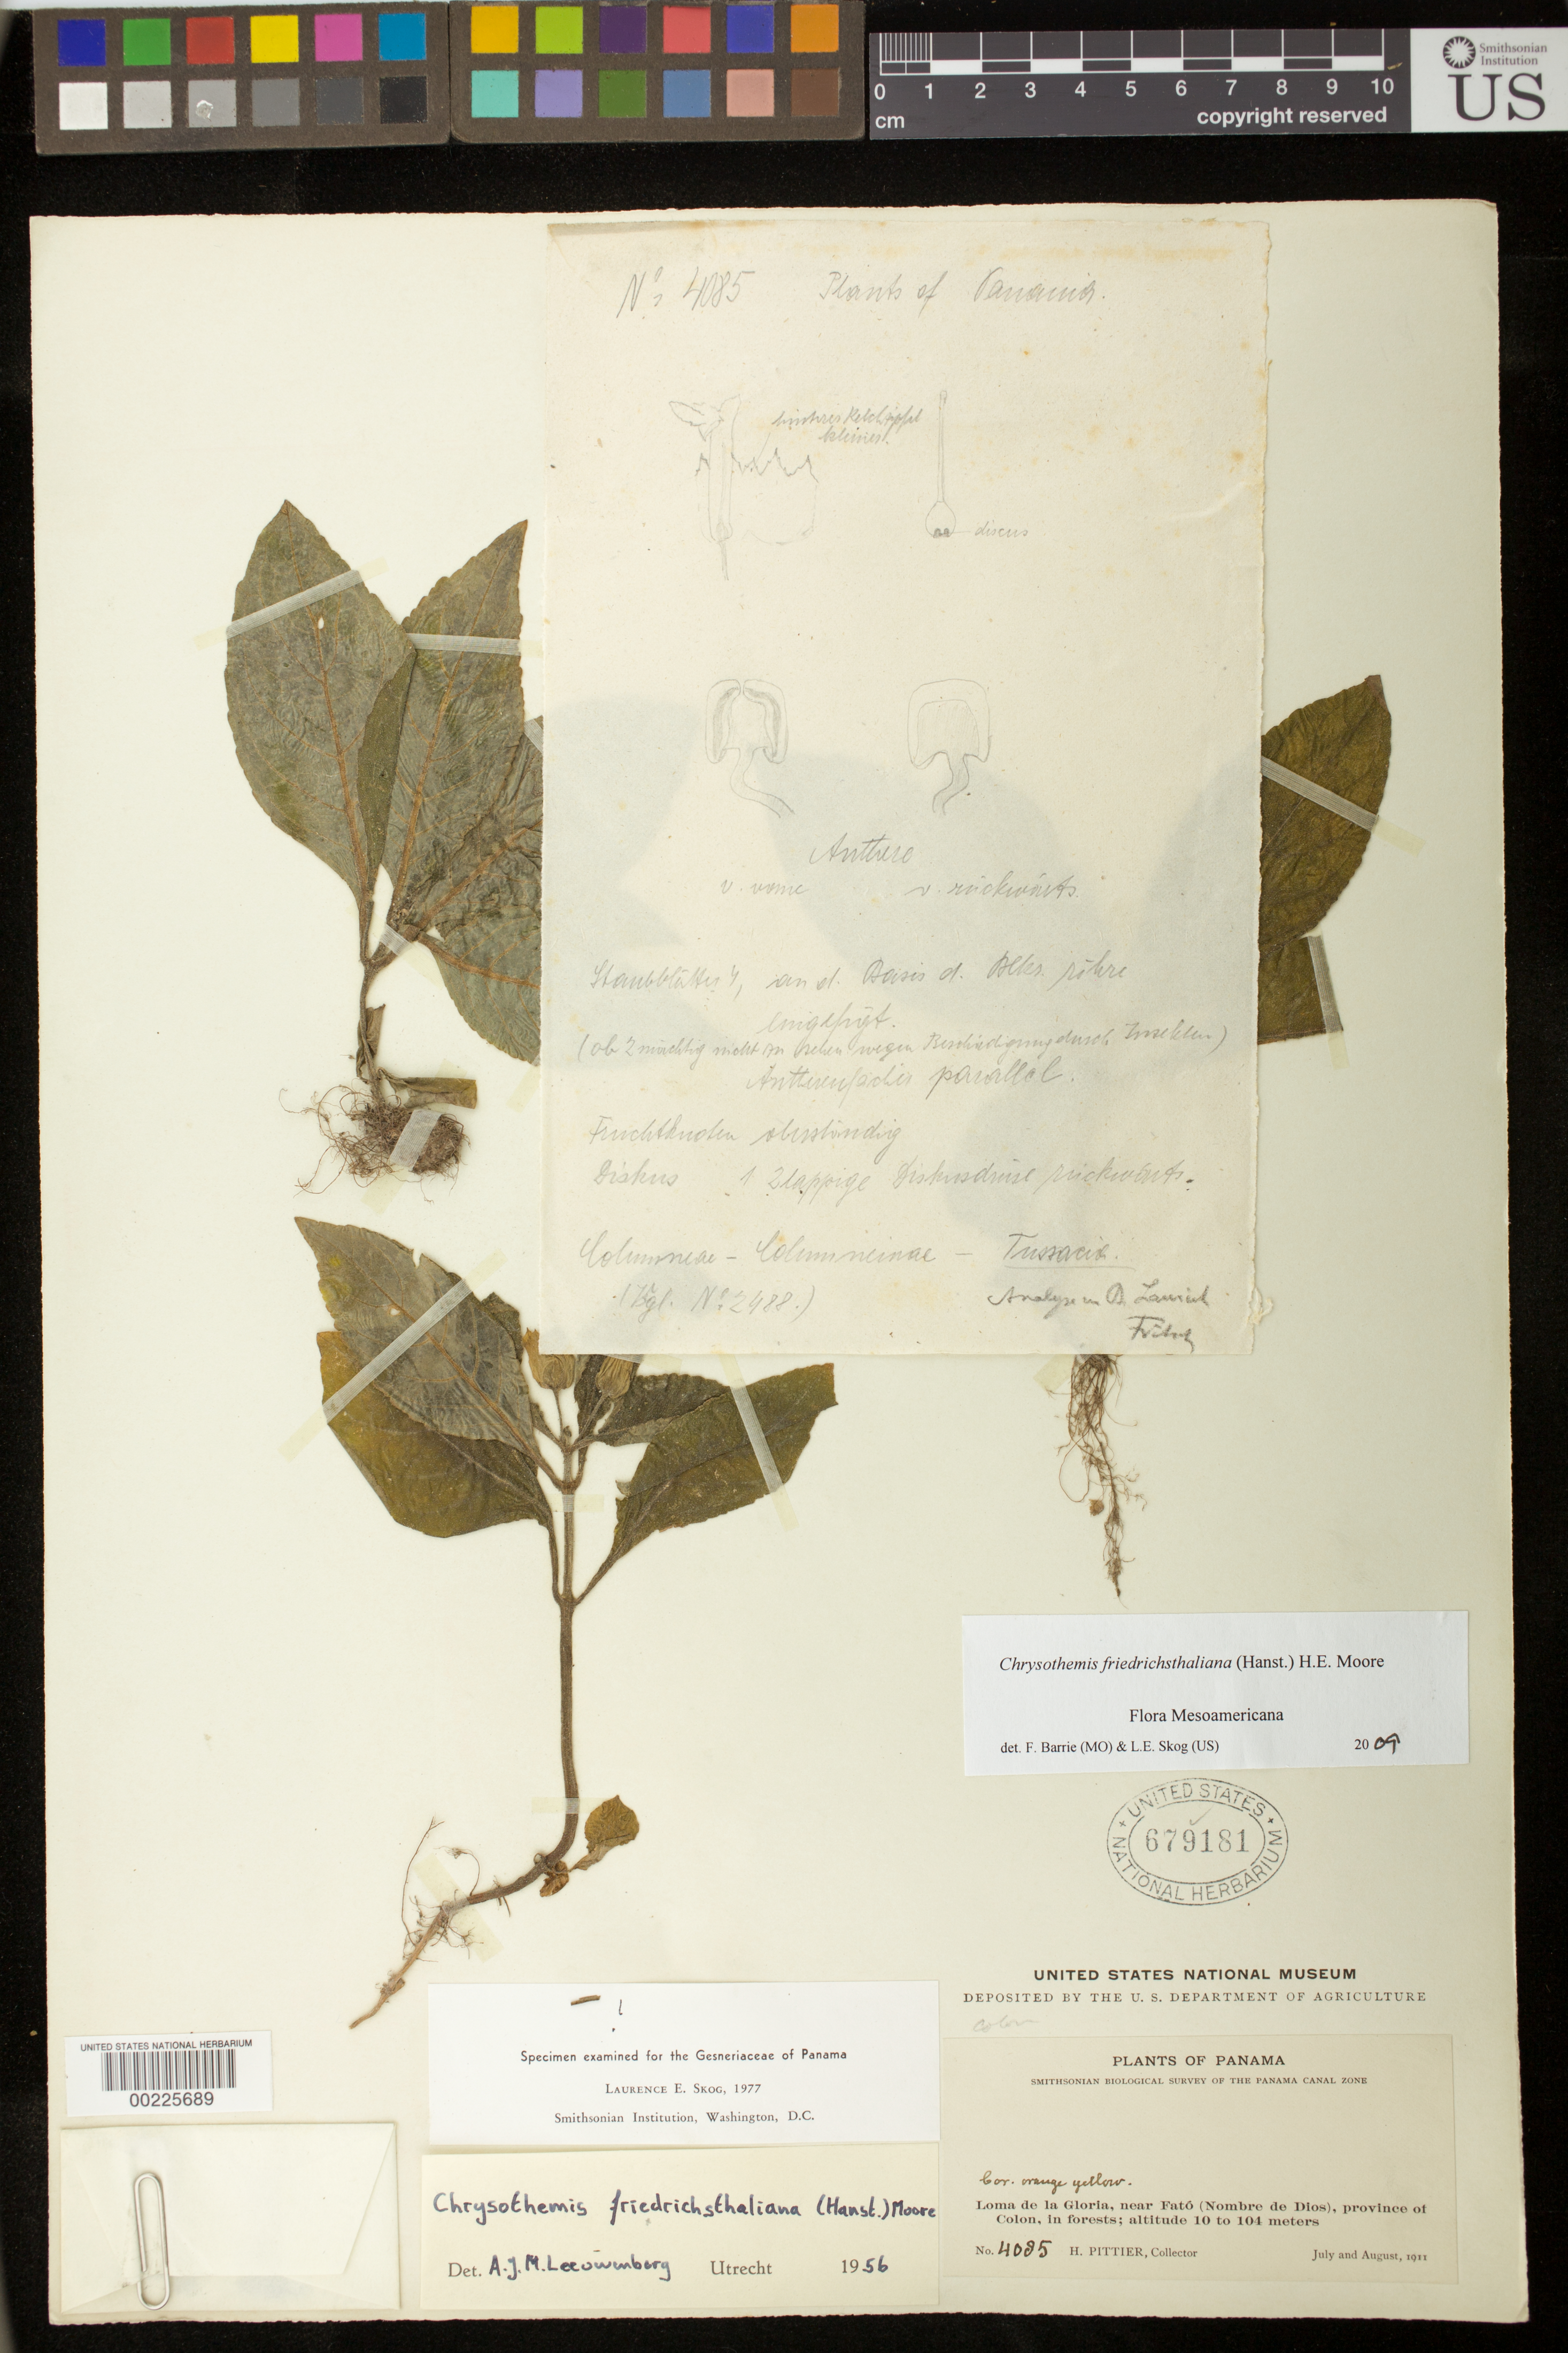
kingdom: Plantae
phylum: Tracheophyta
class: Magnoliopsida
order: Lamiales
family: Gesneriaceae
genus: Chrysothemis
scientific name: Chrysothemis friedrichsthaliana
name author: (Hanst.) H.E. Moore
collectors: H. F. Pittier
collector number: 4085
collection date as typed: Jul 1911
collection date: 1911-07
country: Panama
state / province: Colón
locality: Loma de La Gloria, near Fato (Nombre de Dios)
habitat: In forests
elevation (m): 10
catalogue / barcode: US 679181